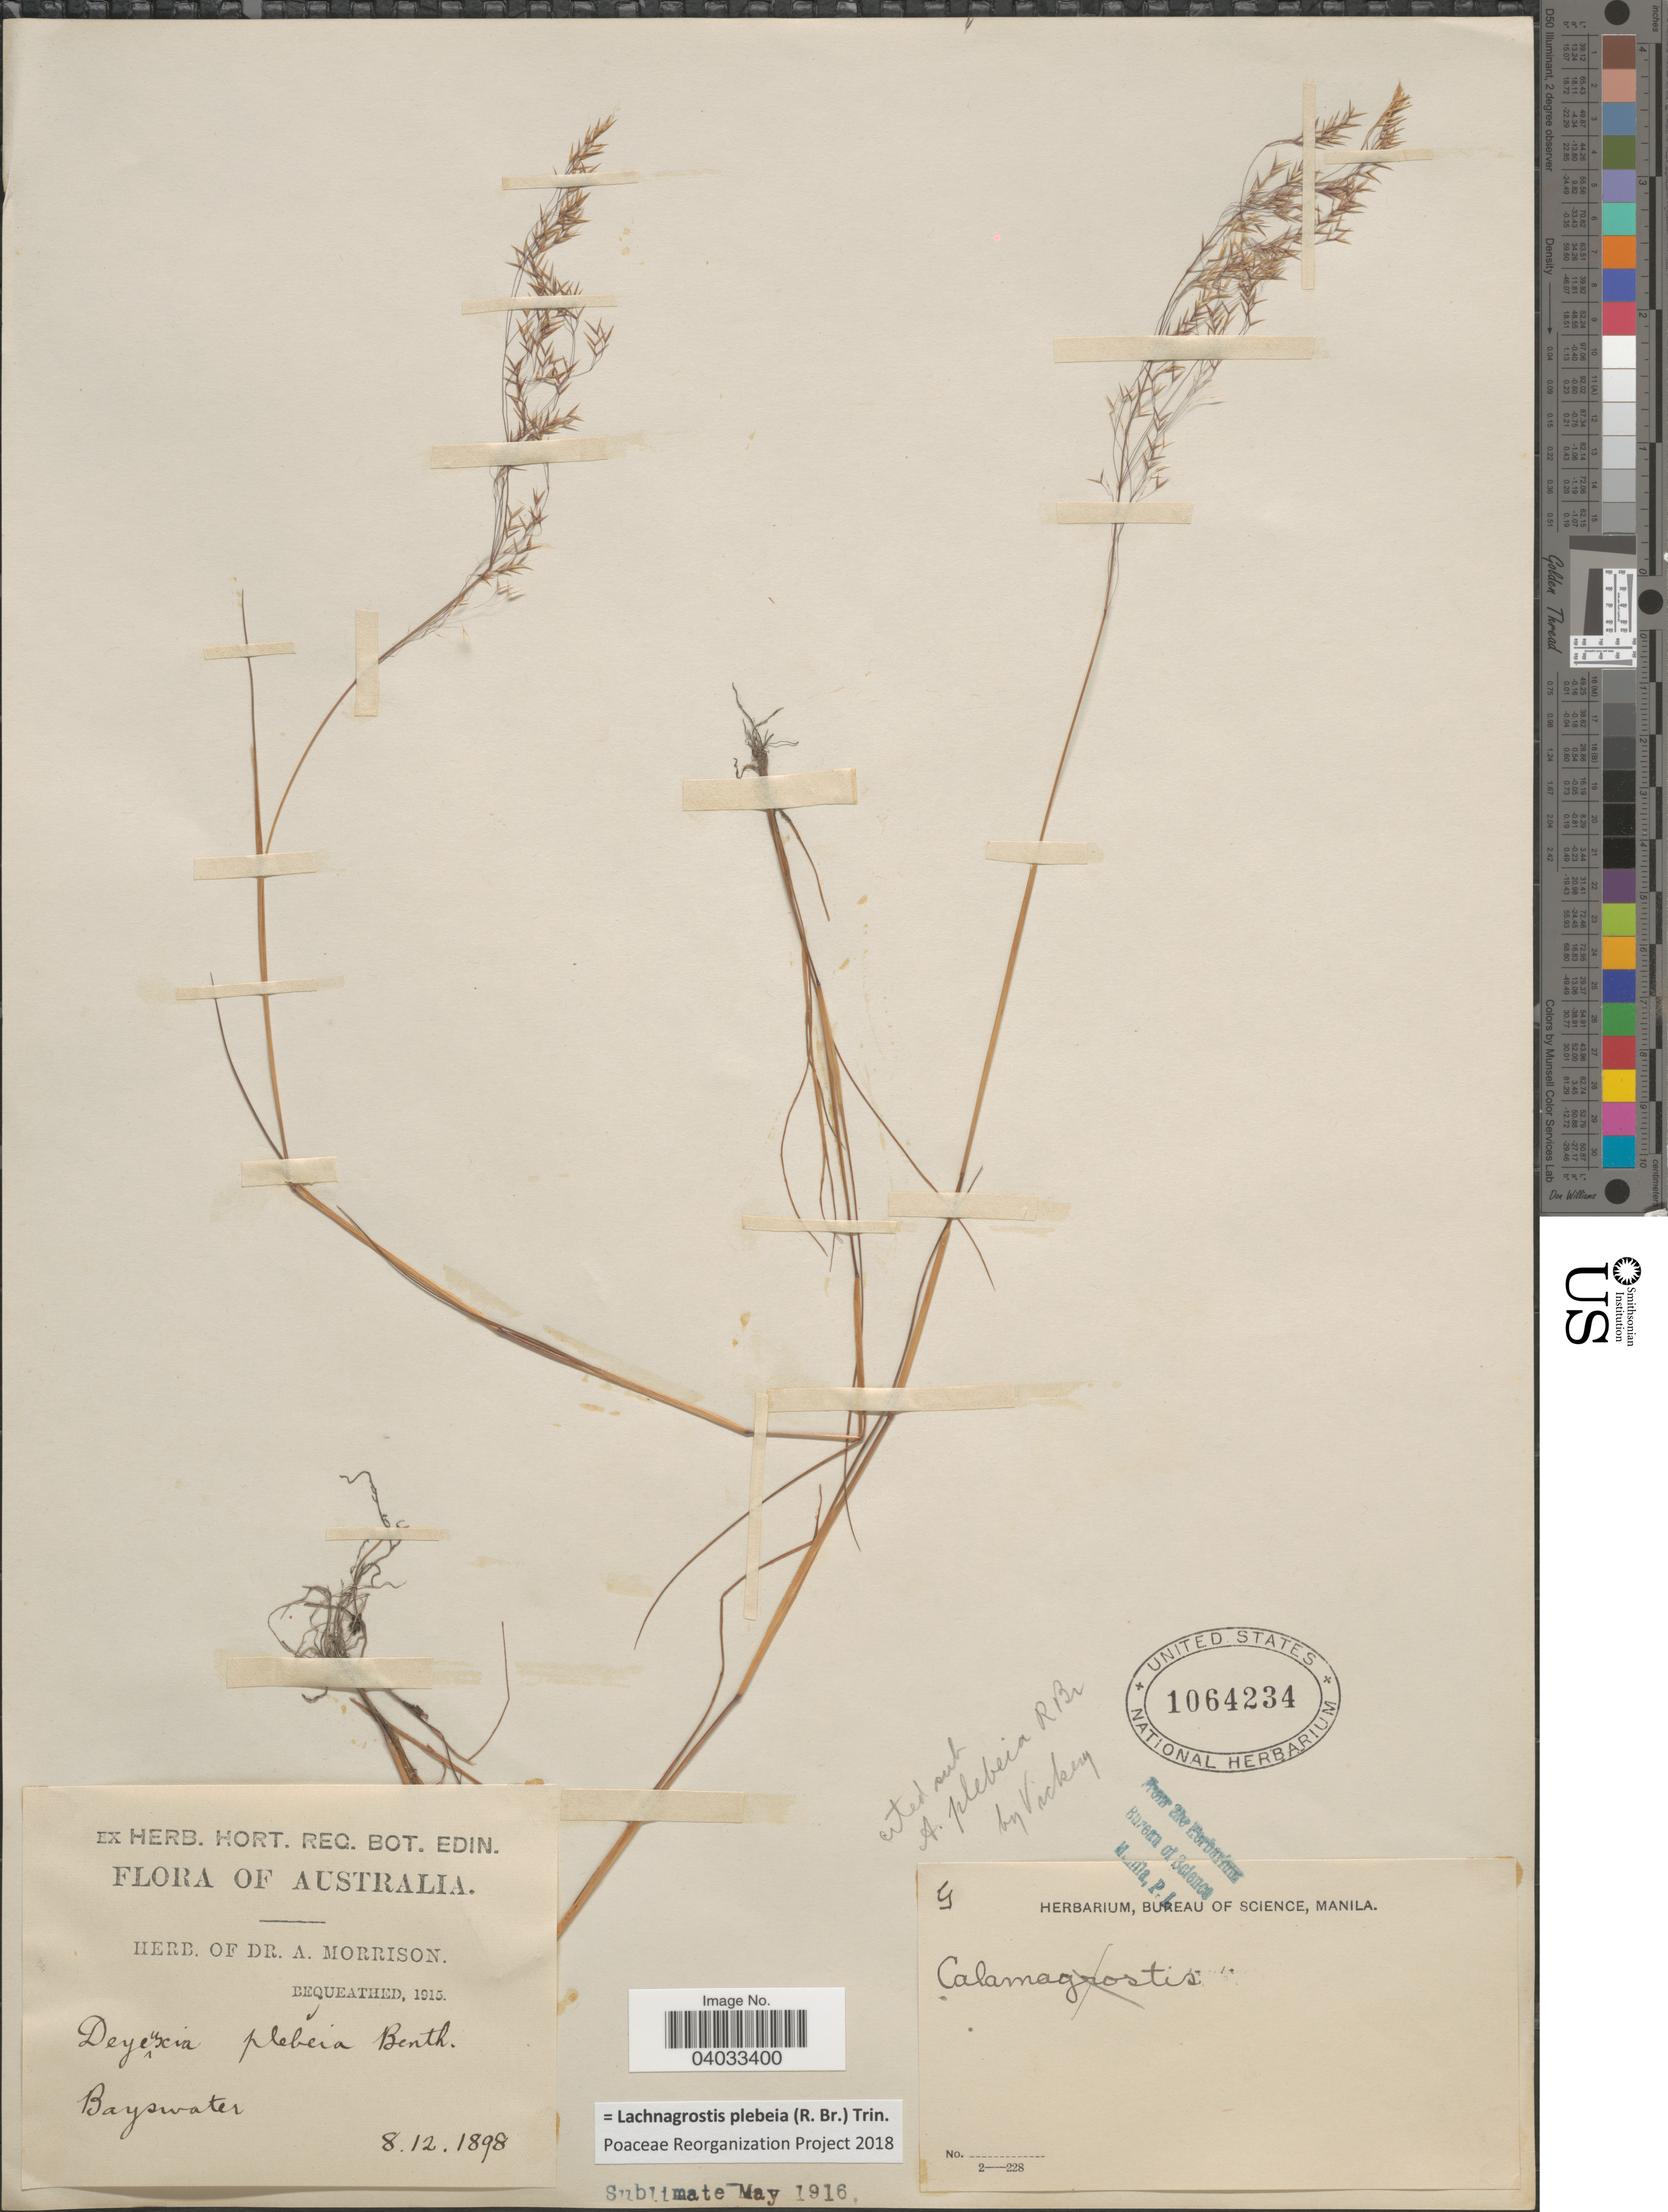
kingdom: Plantae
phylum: Tracheophyta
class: Liliopsida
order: Poales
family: Poaceae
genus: Lachnagrostis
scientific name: Lachnagrostis plebeia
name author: (R. Br.) Trin.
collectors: ex herb. Dr. A. Morrison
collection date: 1898-12-08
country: Australia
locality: Bayswater.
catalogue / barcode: US 1064234